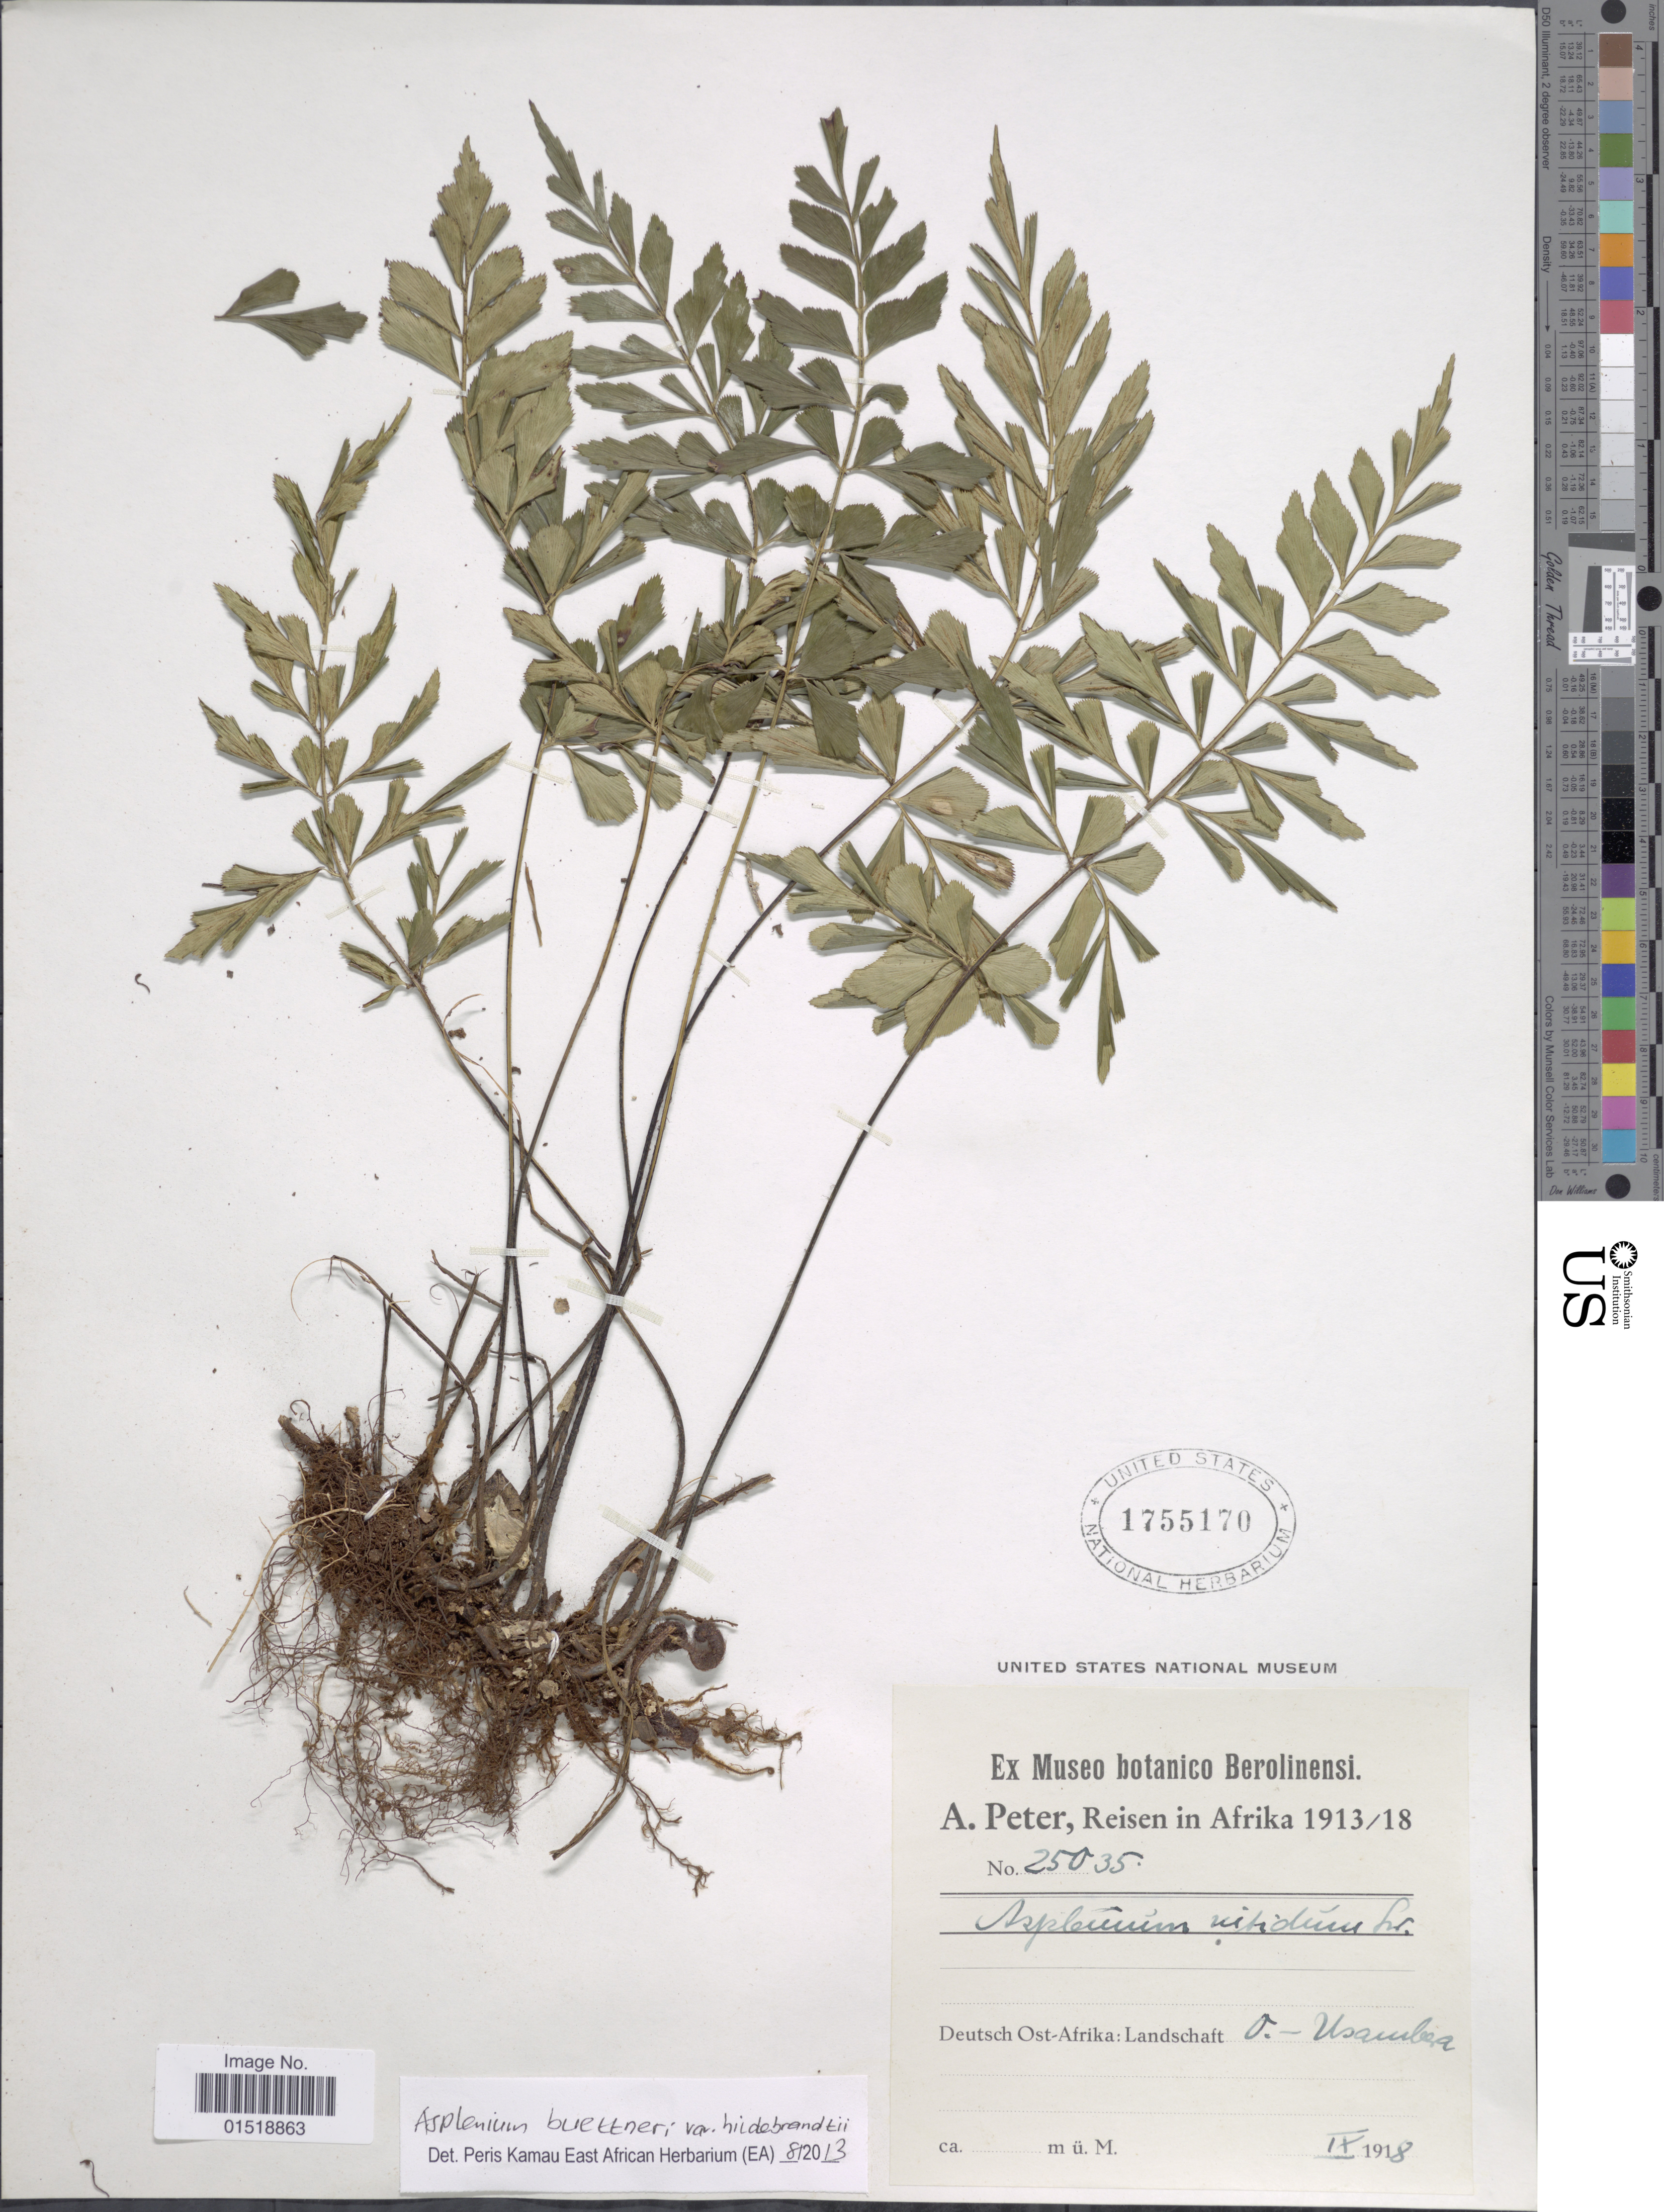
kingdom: Plantae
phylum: Tracheophyta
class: Polypodiopsida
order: Polypodiales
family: Aspleniaceae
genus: Asplenium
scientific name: Asplenium buettneri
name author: Hieron.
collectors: A. Peter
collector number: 25035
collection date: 1918-09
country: Tanzania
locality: Deutsch ost-Afrika: Landschaft O.-Usambara.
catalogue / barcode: US 1755170